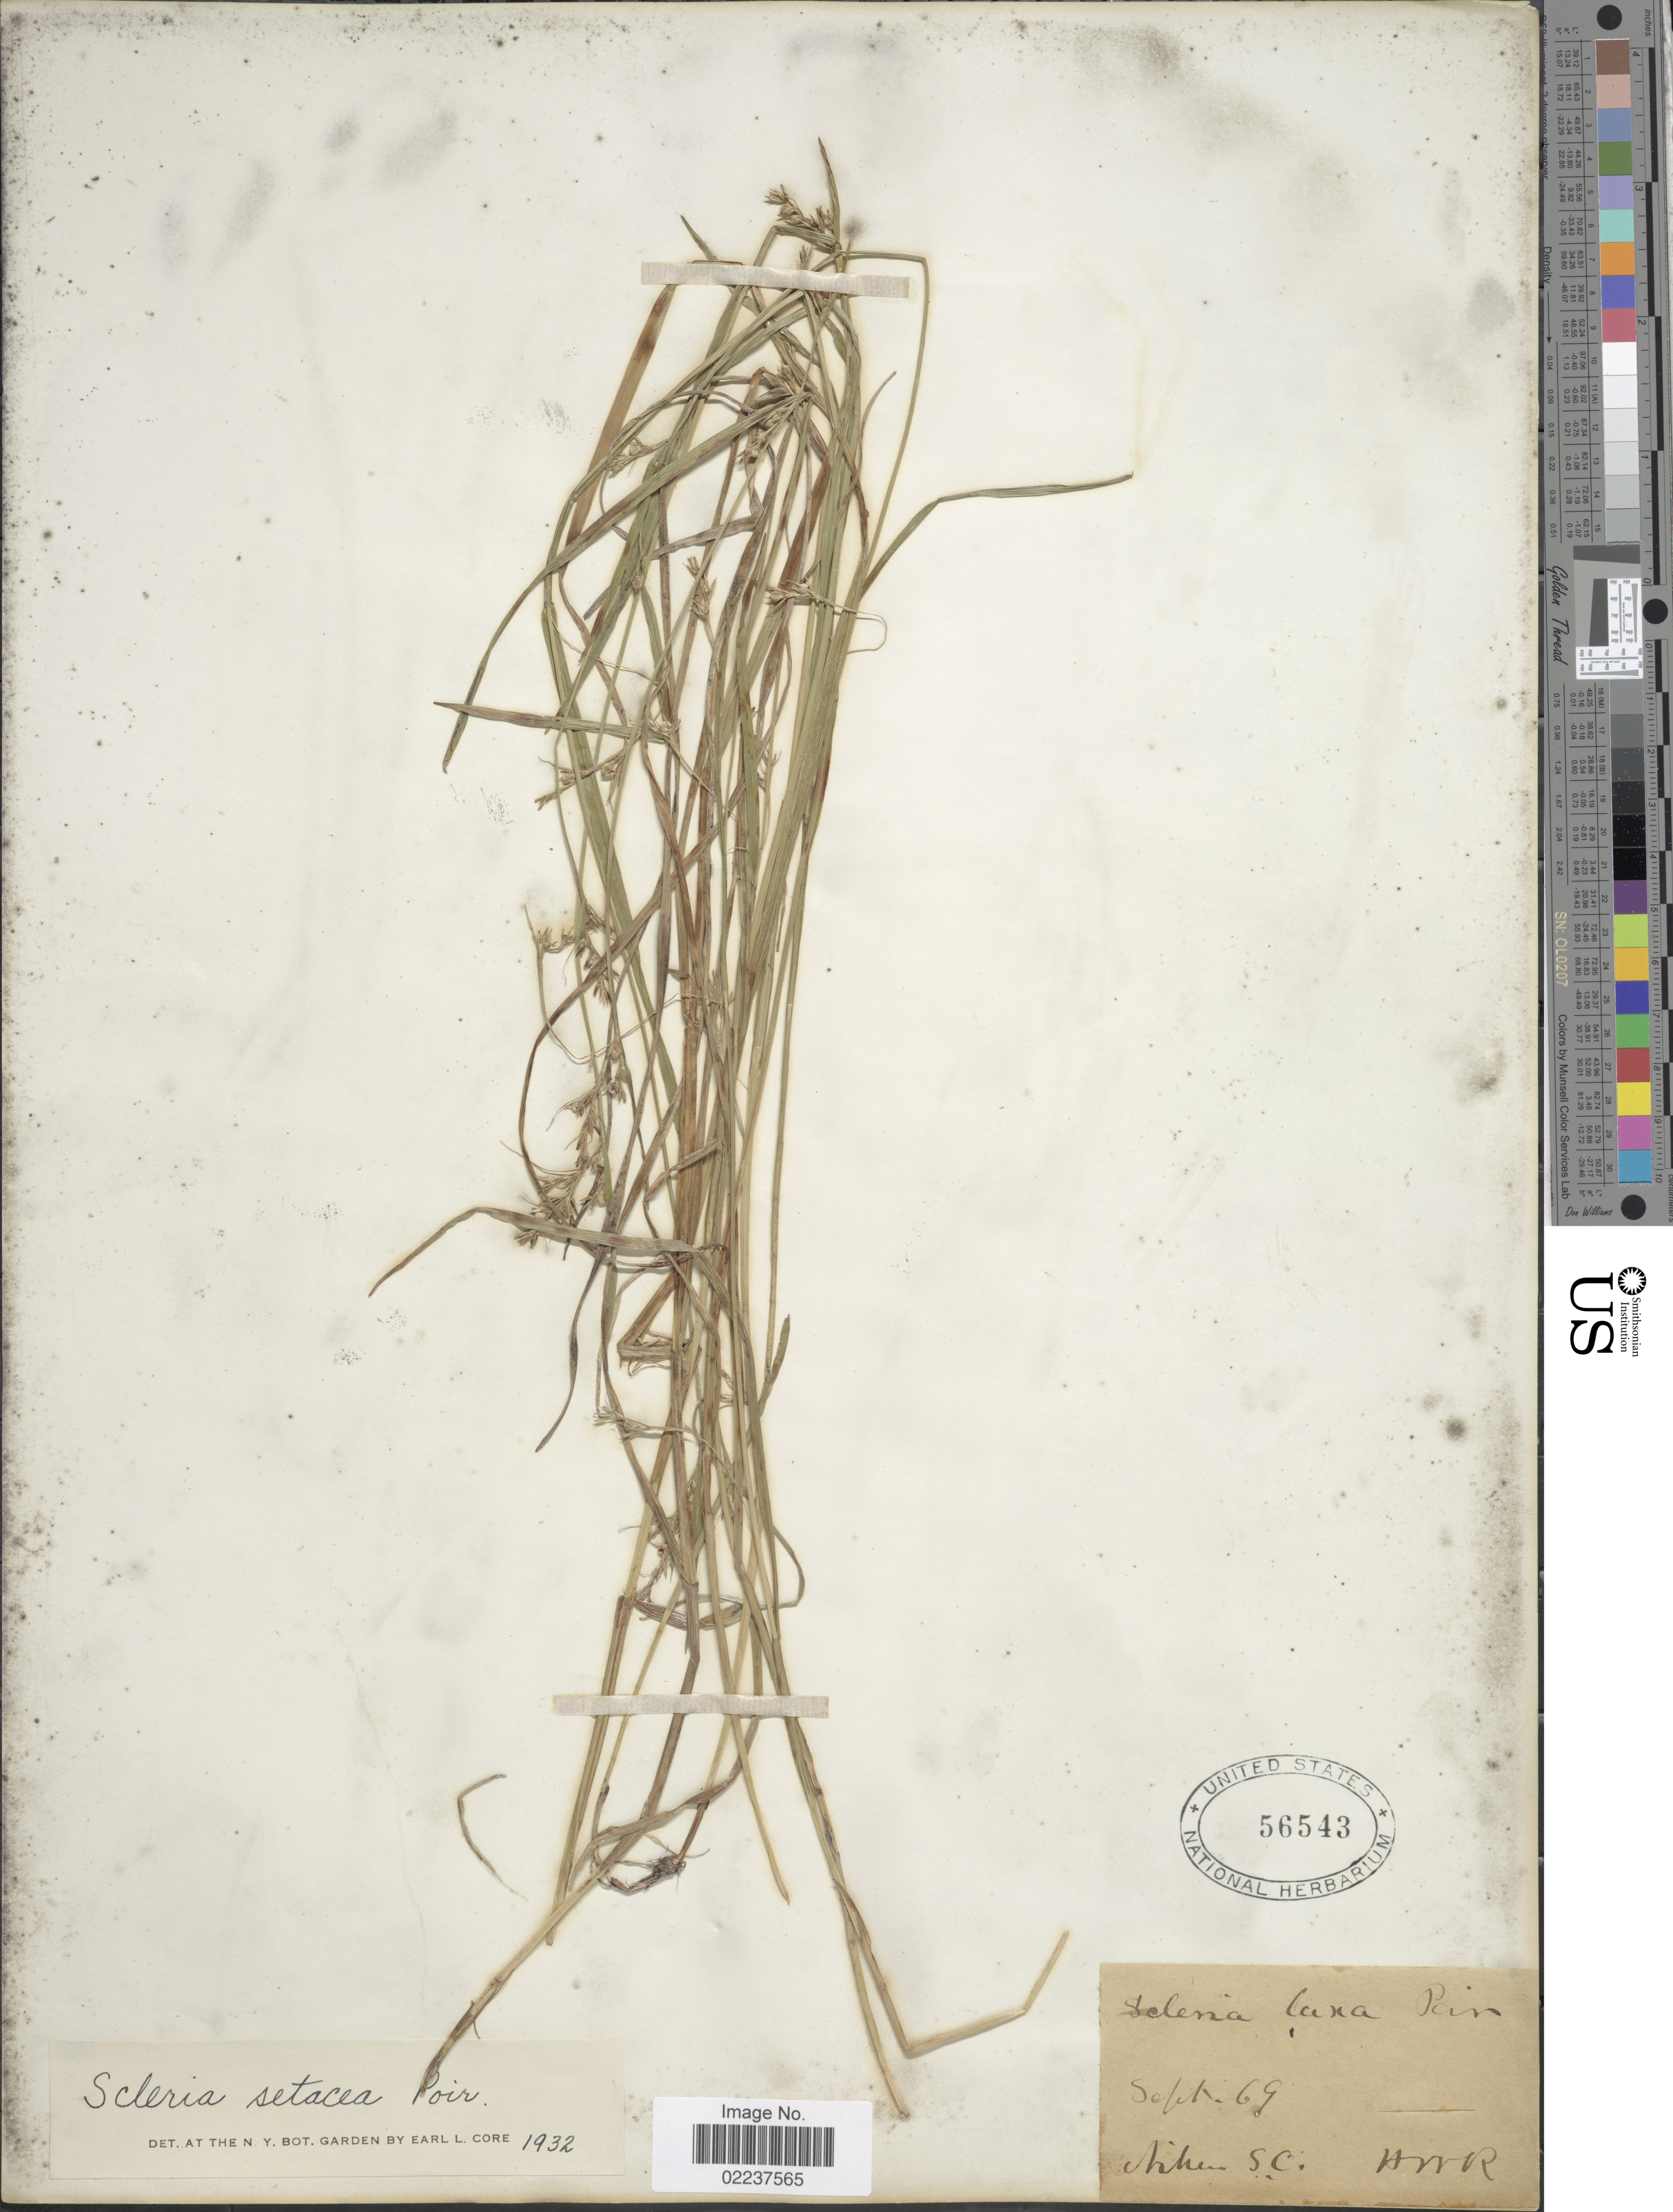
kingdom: Plantae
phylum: Tracheophyta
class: Liliopsida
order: Poales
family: Cyperaceae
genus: Scleria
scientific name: Scleria muehlenbergii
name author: Steud.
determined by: Strong, Mark T., (BOT), Smithsonian Institution - National Museum of Natural History (UNITED STATES)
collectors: H. W. R.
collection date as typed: Transcribed d/m/y: /9/69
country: United States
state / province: South Carolina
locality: Aiken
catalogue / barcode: US 56543